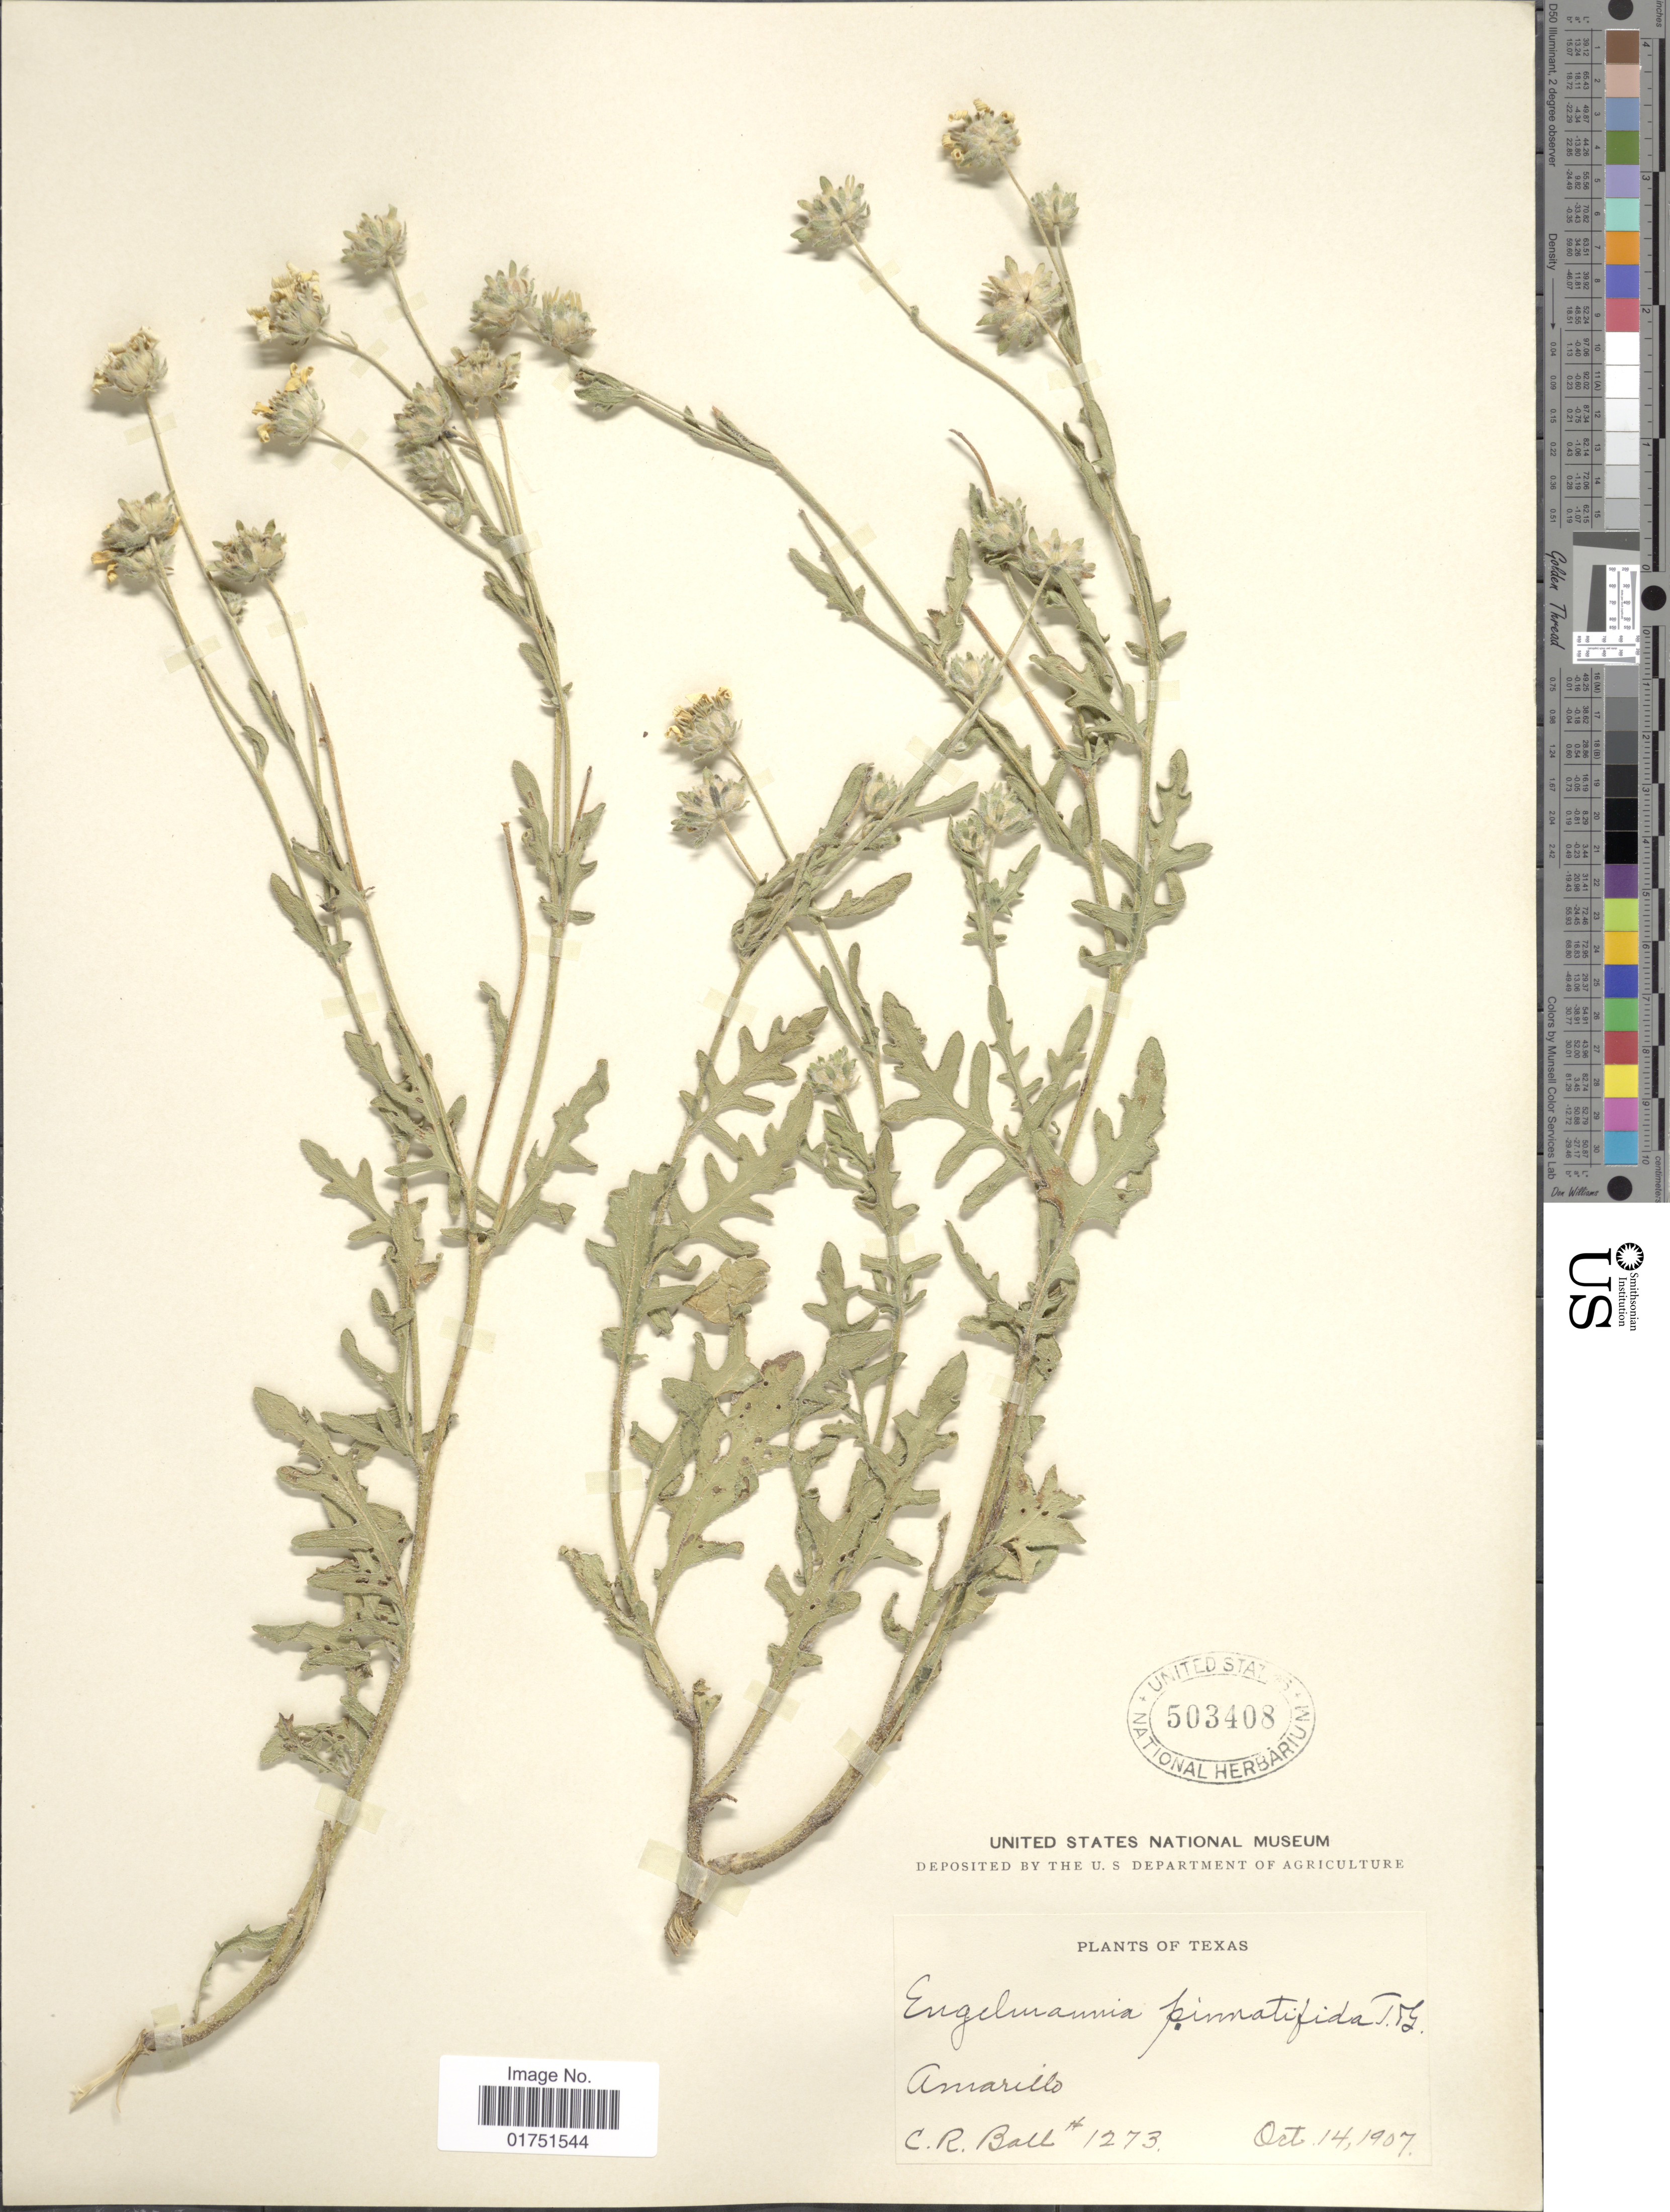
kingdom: Plantae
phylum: Tracheophyta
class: Magnoliopsida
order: Asterales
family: Asteraceae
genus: Engelmannia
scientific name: Engelmannia pinnatifida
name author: Torr. & A. Gray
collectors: C. R. Ball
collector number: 1273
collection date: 1907-10-14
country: United States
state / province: Texas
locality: Amarillo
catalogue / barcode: US 503408